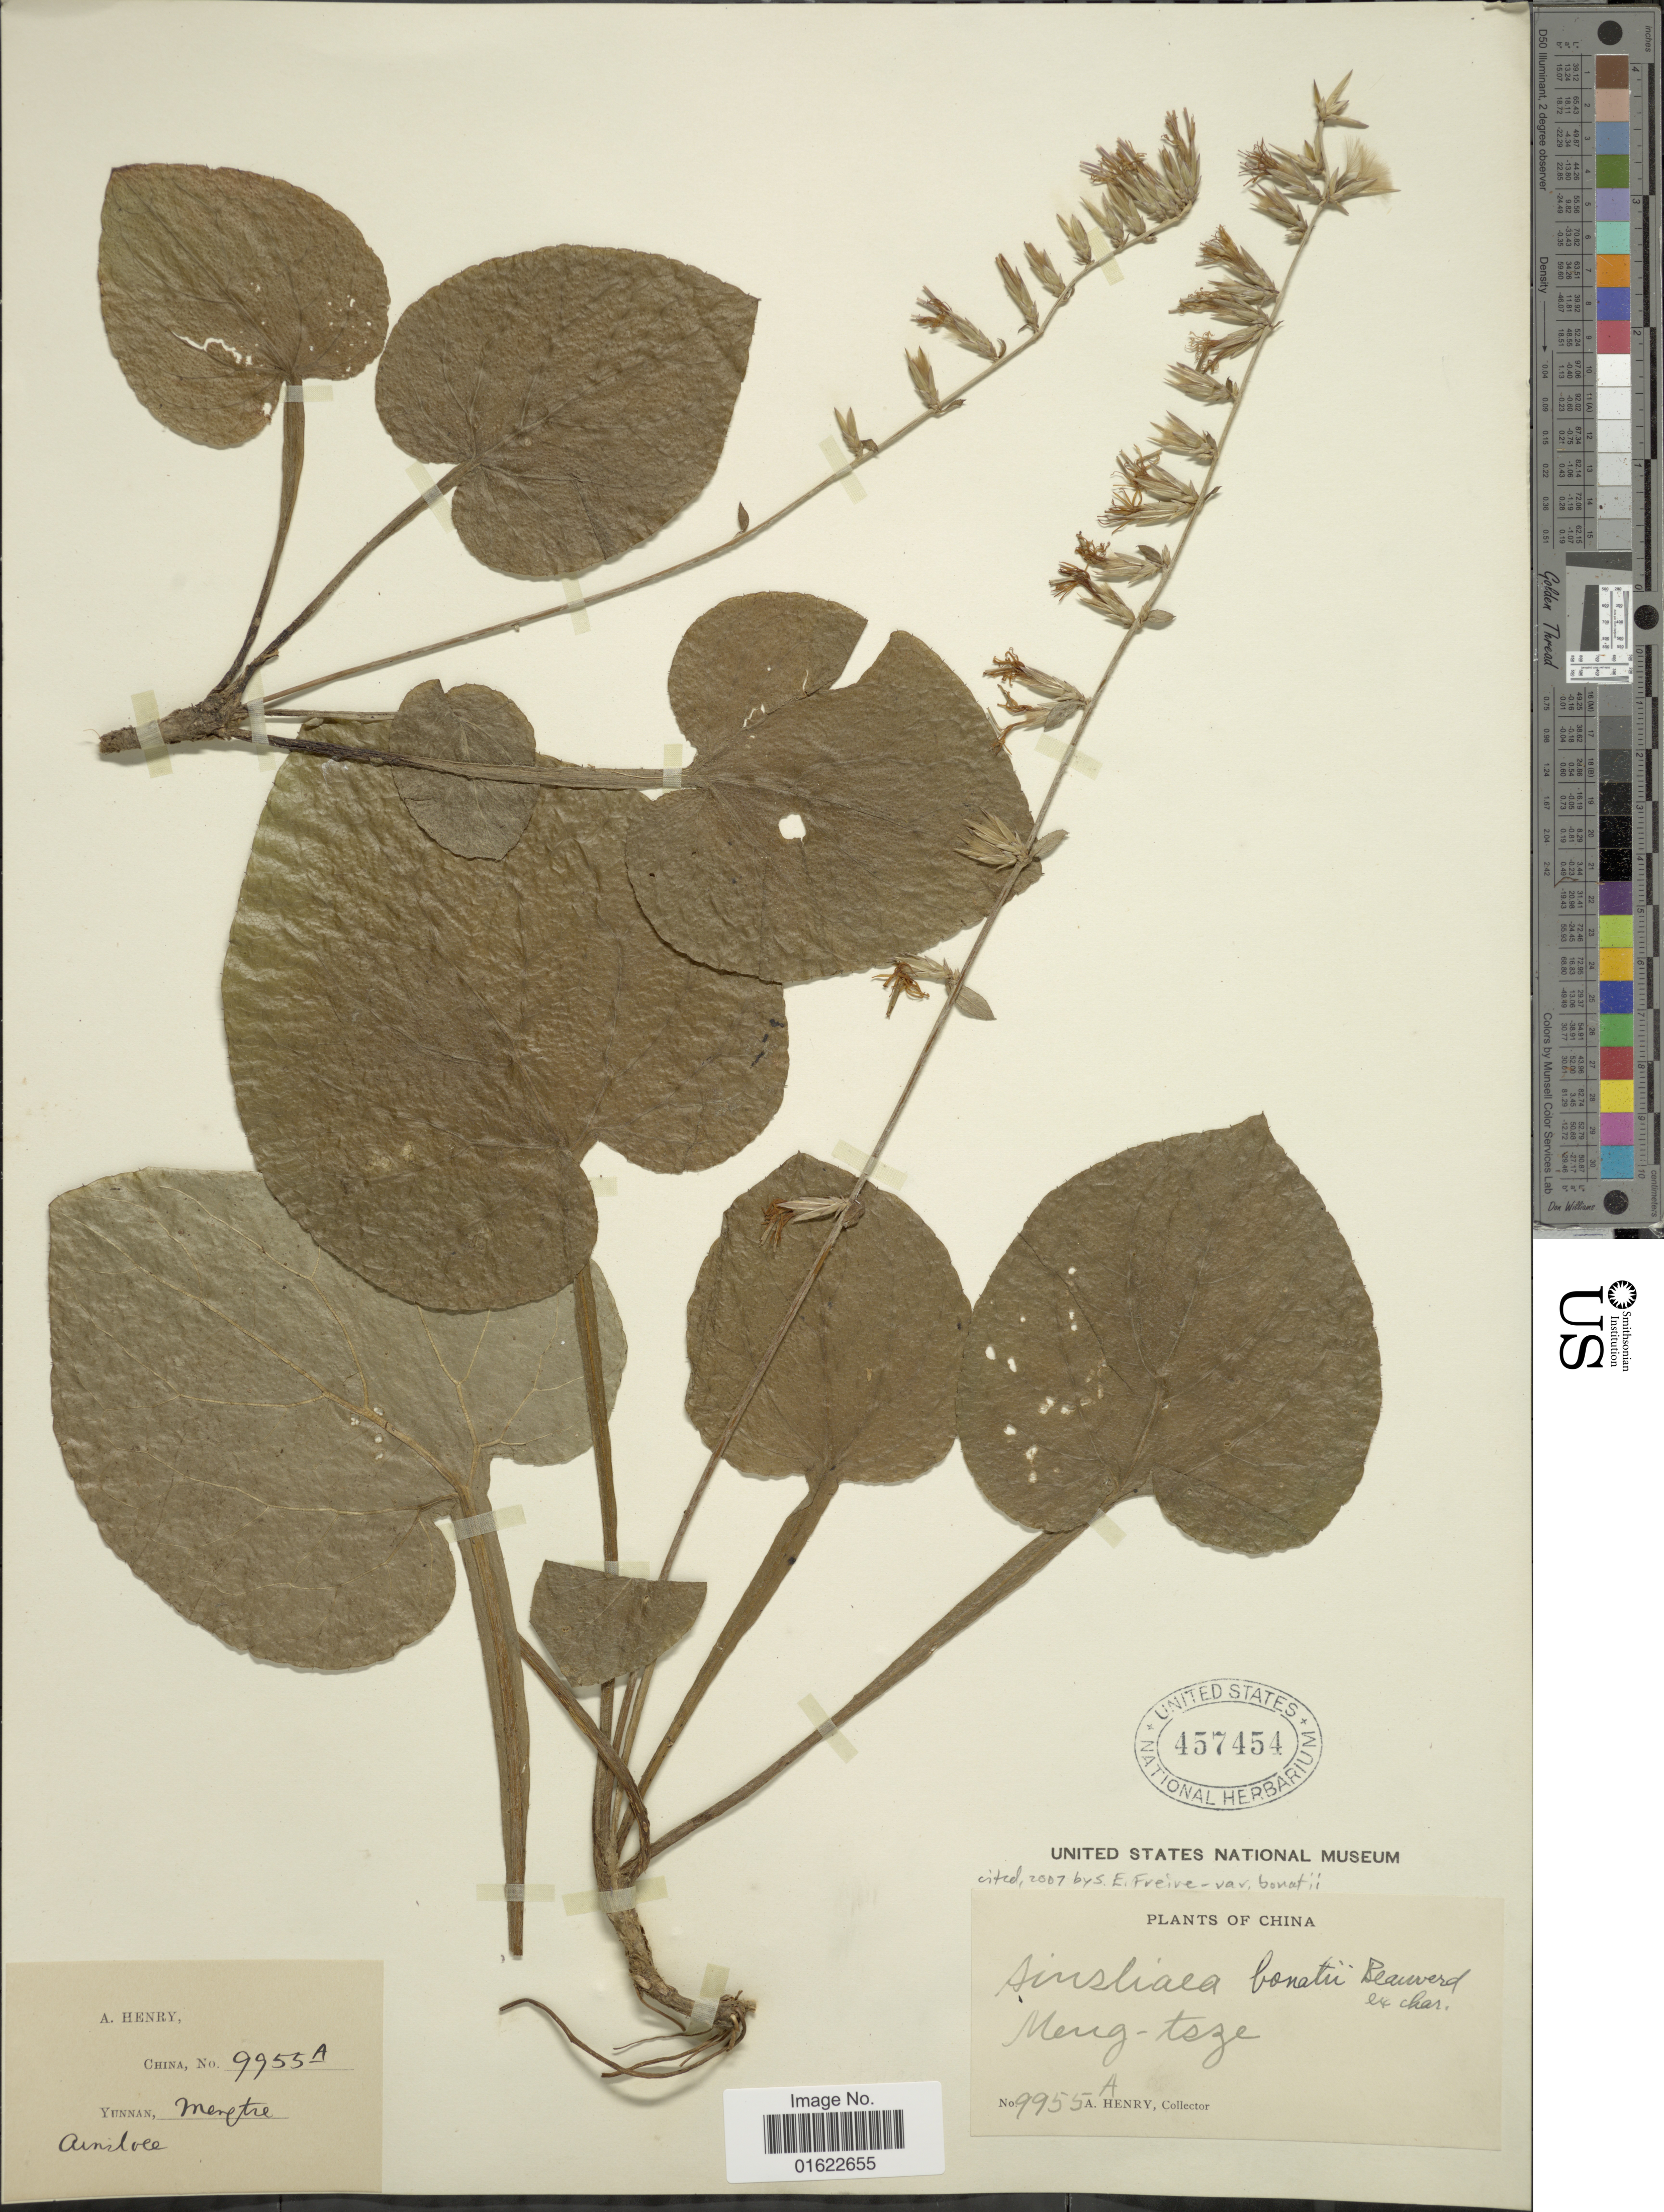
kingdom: Plantae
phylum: Tracheophyta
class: Magnoliopsida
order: Asterales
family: Asteraceae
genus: Ainsliaea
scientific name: Ainsliaea bonatii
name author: Beauverd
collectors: A. Henry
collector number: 9955 A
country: China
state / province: Yunnan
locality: Meng-tsze.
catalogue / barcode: US 457454